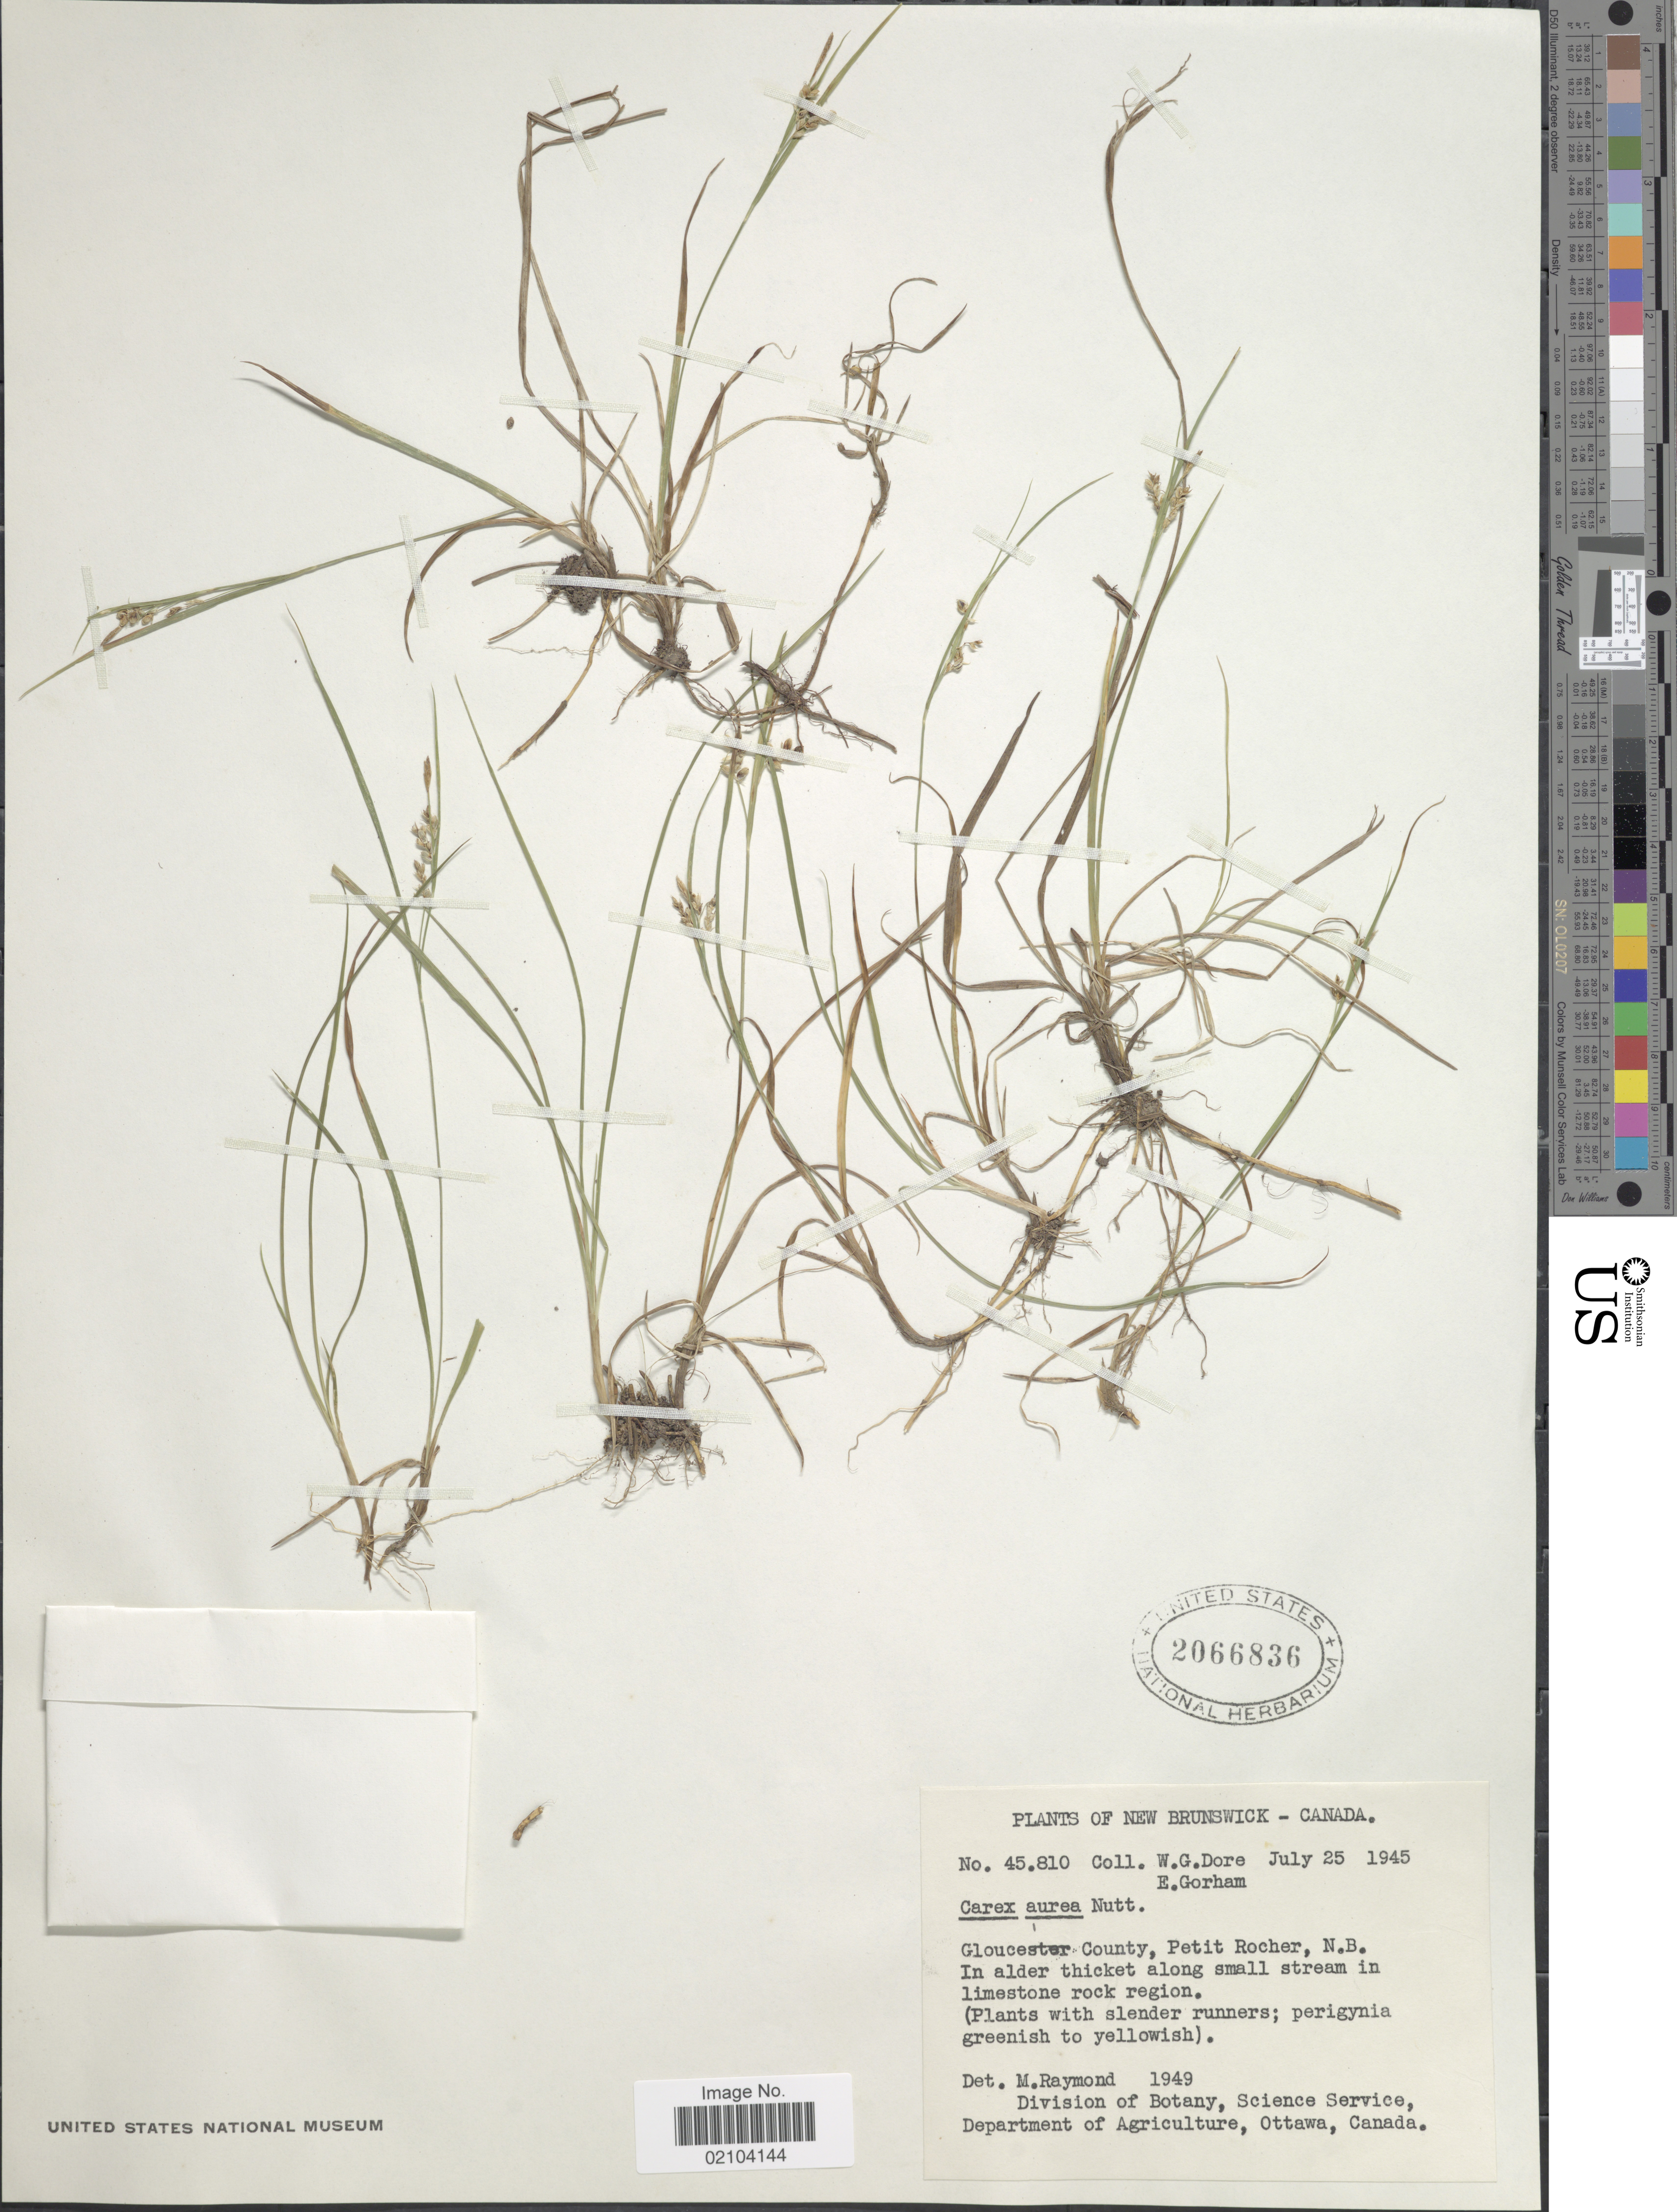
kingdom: Plantae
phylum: Tracheophyta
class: Liliopsida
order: Poales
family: Cyperaceae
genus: Carex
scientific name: Carex aurea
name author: Nutt.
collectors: W. Dore & E. Gorham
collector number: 45810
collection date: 1945-07-25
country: Canada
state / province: New Brunswick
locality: Gloucester County, Petit Rocher, N.B.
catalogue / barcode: US 2066836